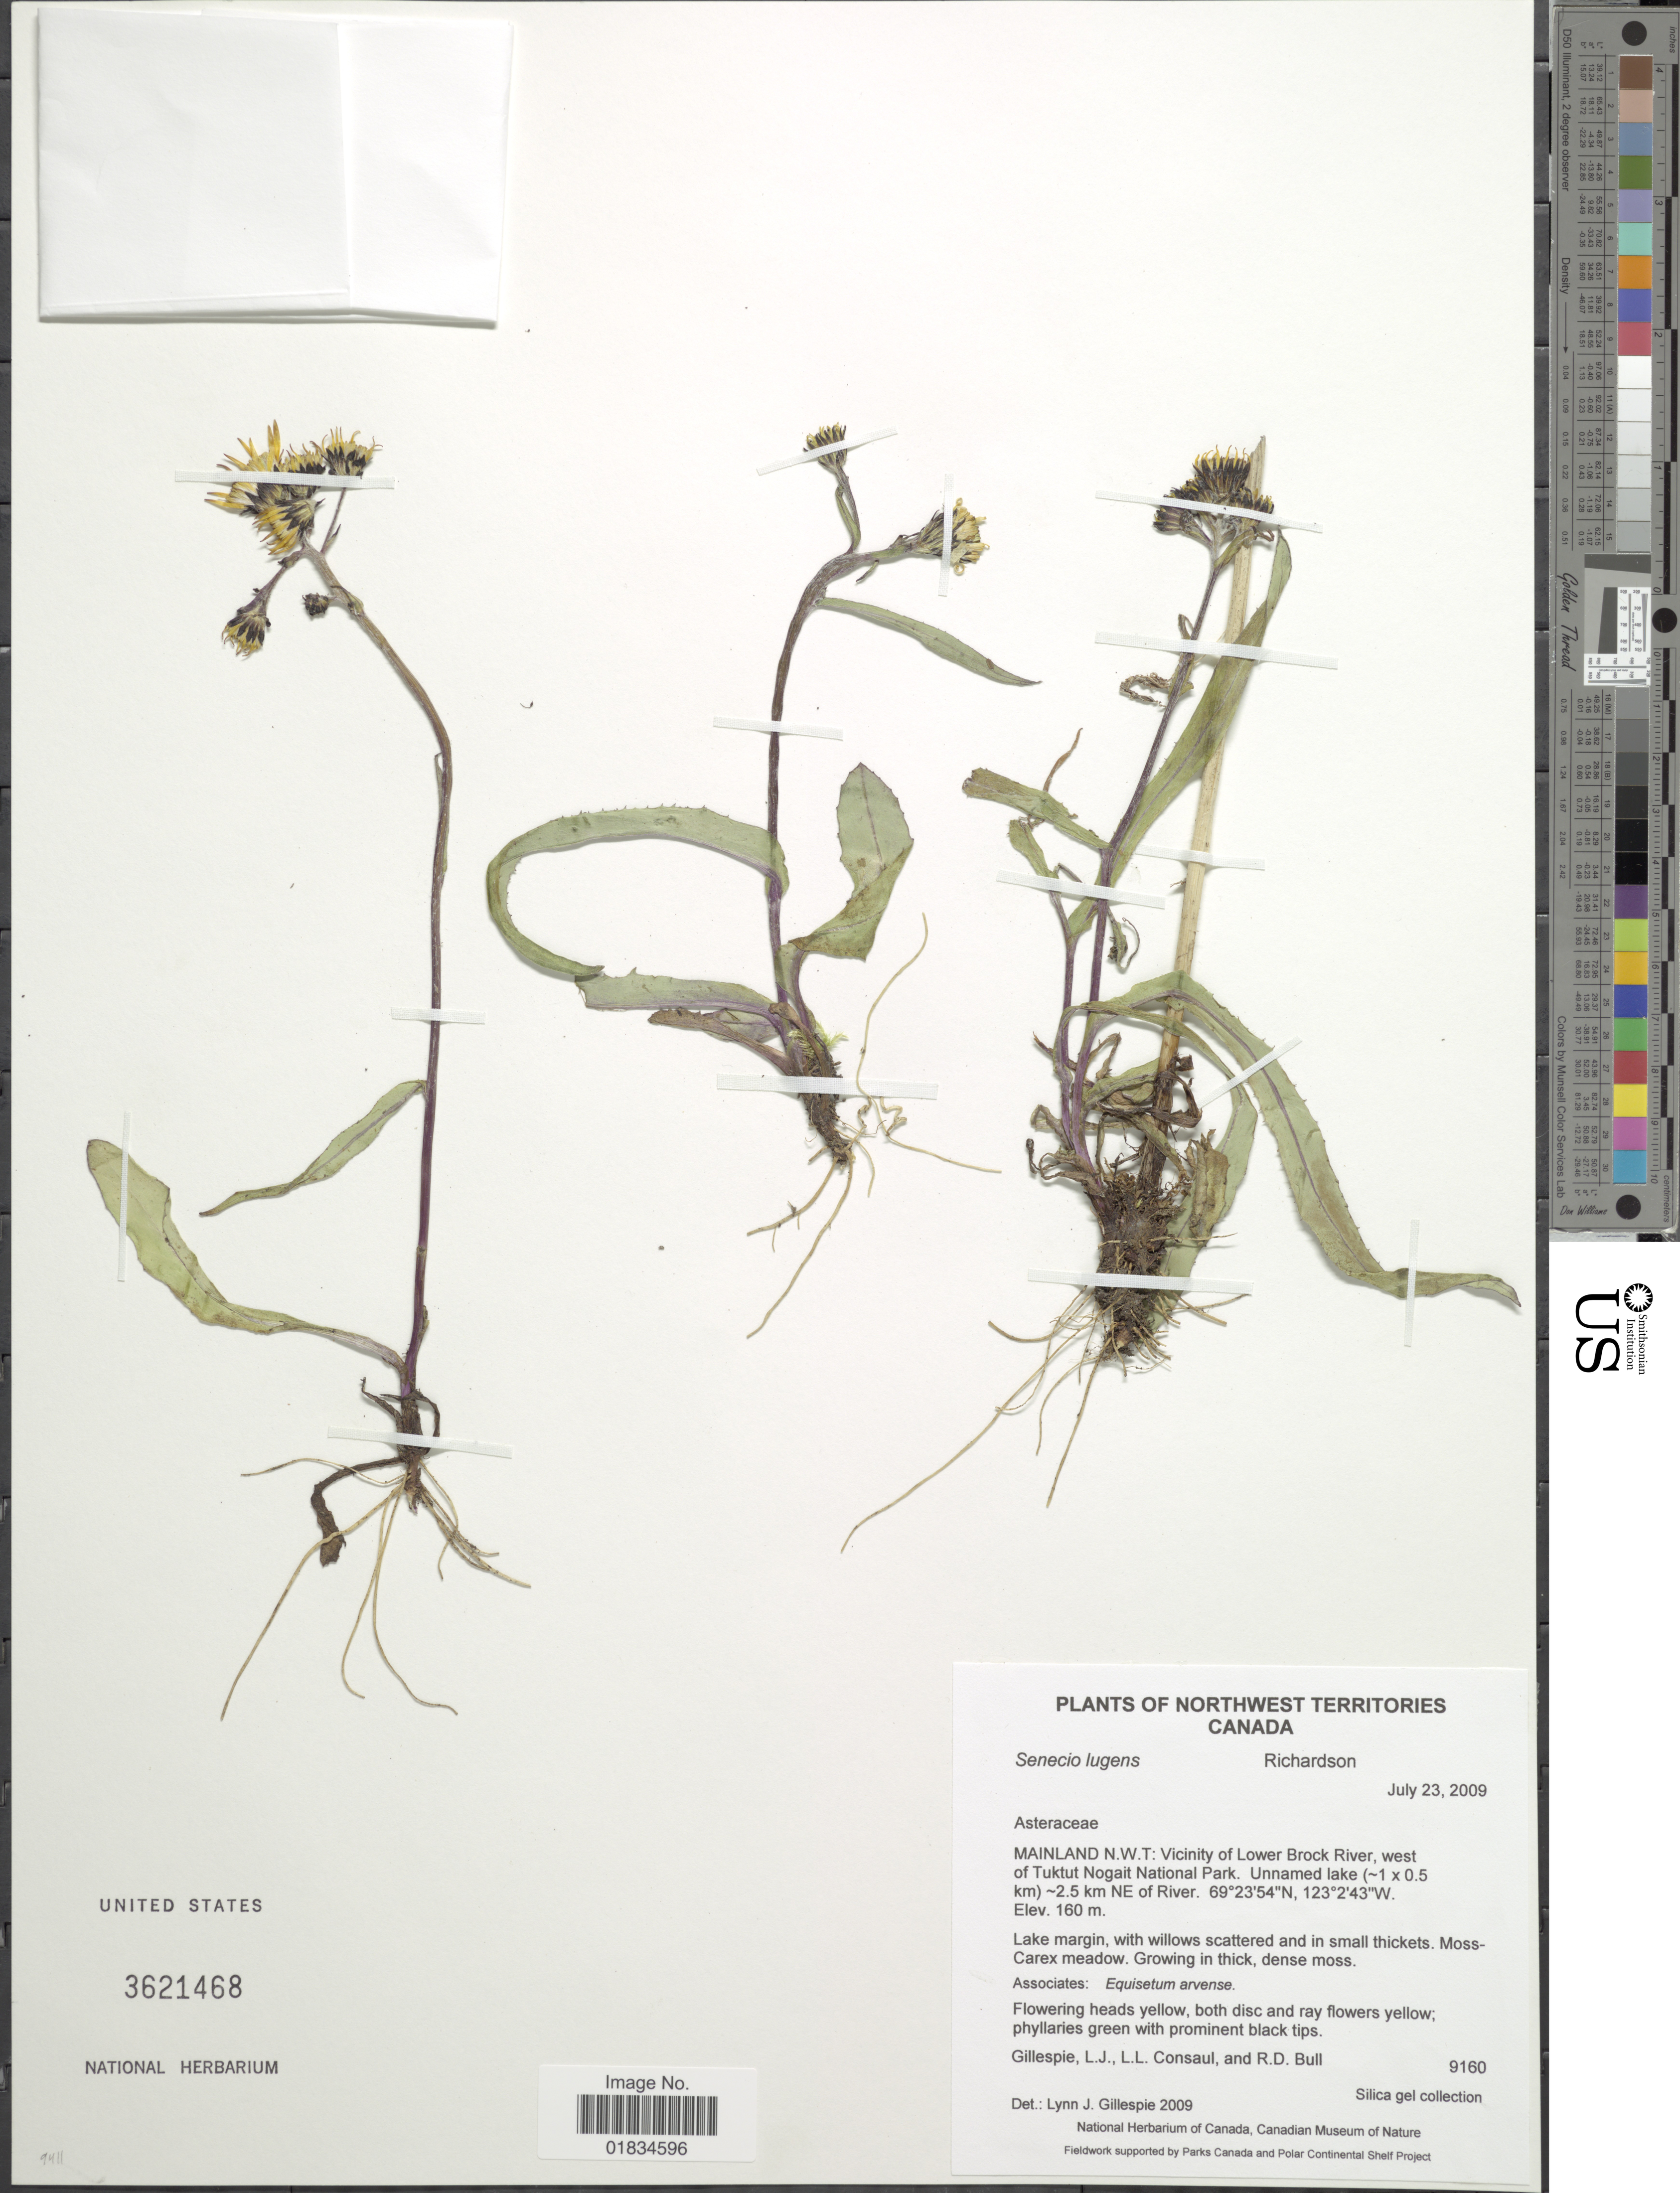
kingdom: Plantae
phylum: Tracheophyta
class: Magnoliopsida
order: Asterales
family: Asteraceae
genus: Senecio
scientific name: Senecio lugens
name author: Richardson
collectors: L. J. Gillespie, L. Consaul & R. Bull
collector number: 9160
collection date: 2009-07-23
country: Canada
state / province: Northwest Territories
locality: Mainland N.W.T.: vicinity of Lower Brock River, west of Tuktut Nogait National Park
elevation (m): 160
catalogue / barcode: US 3621468